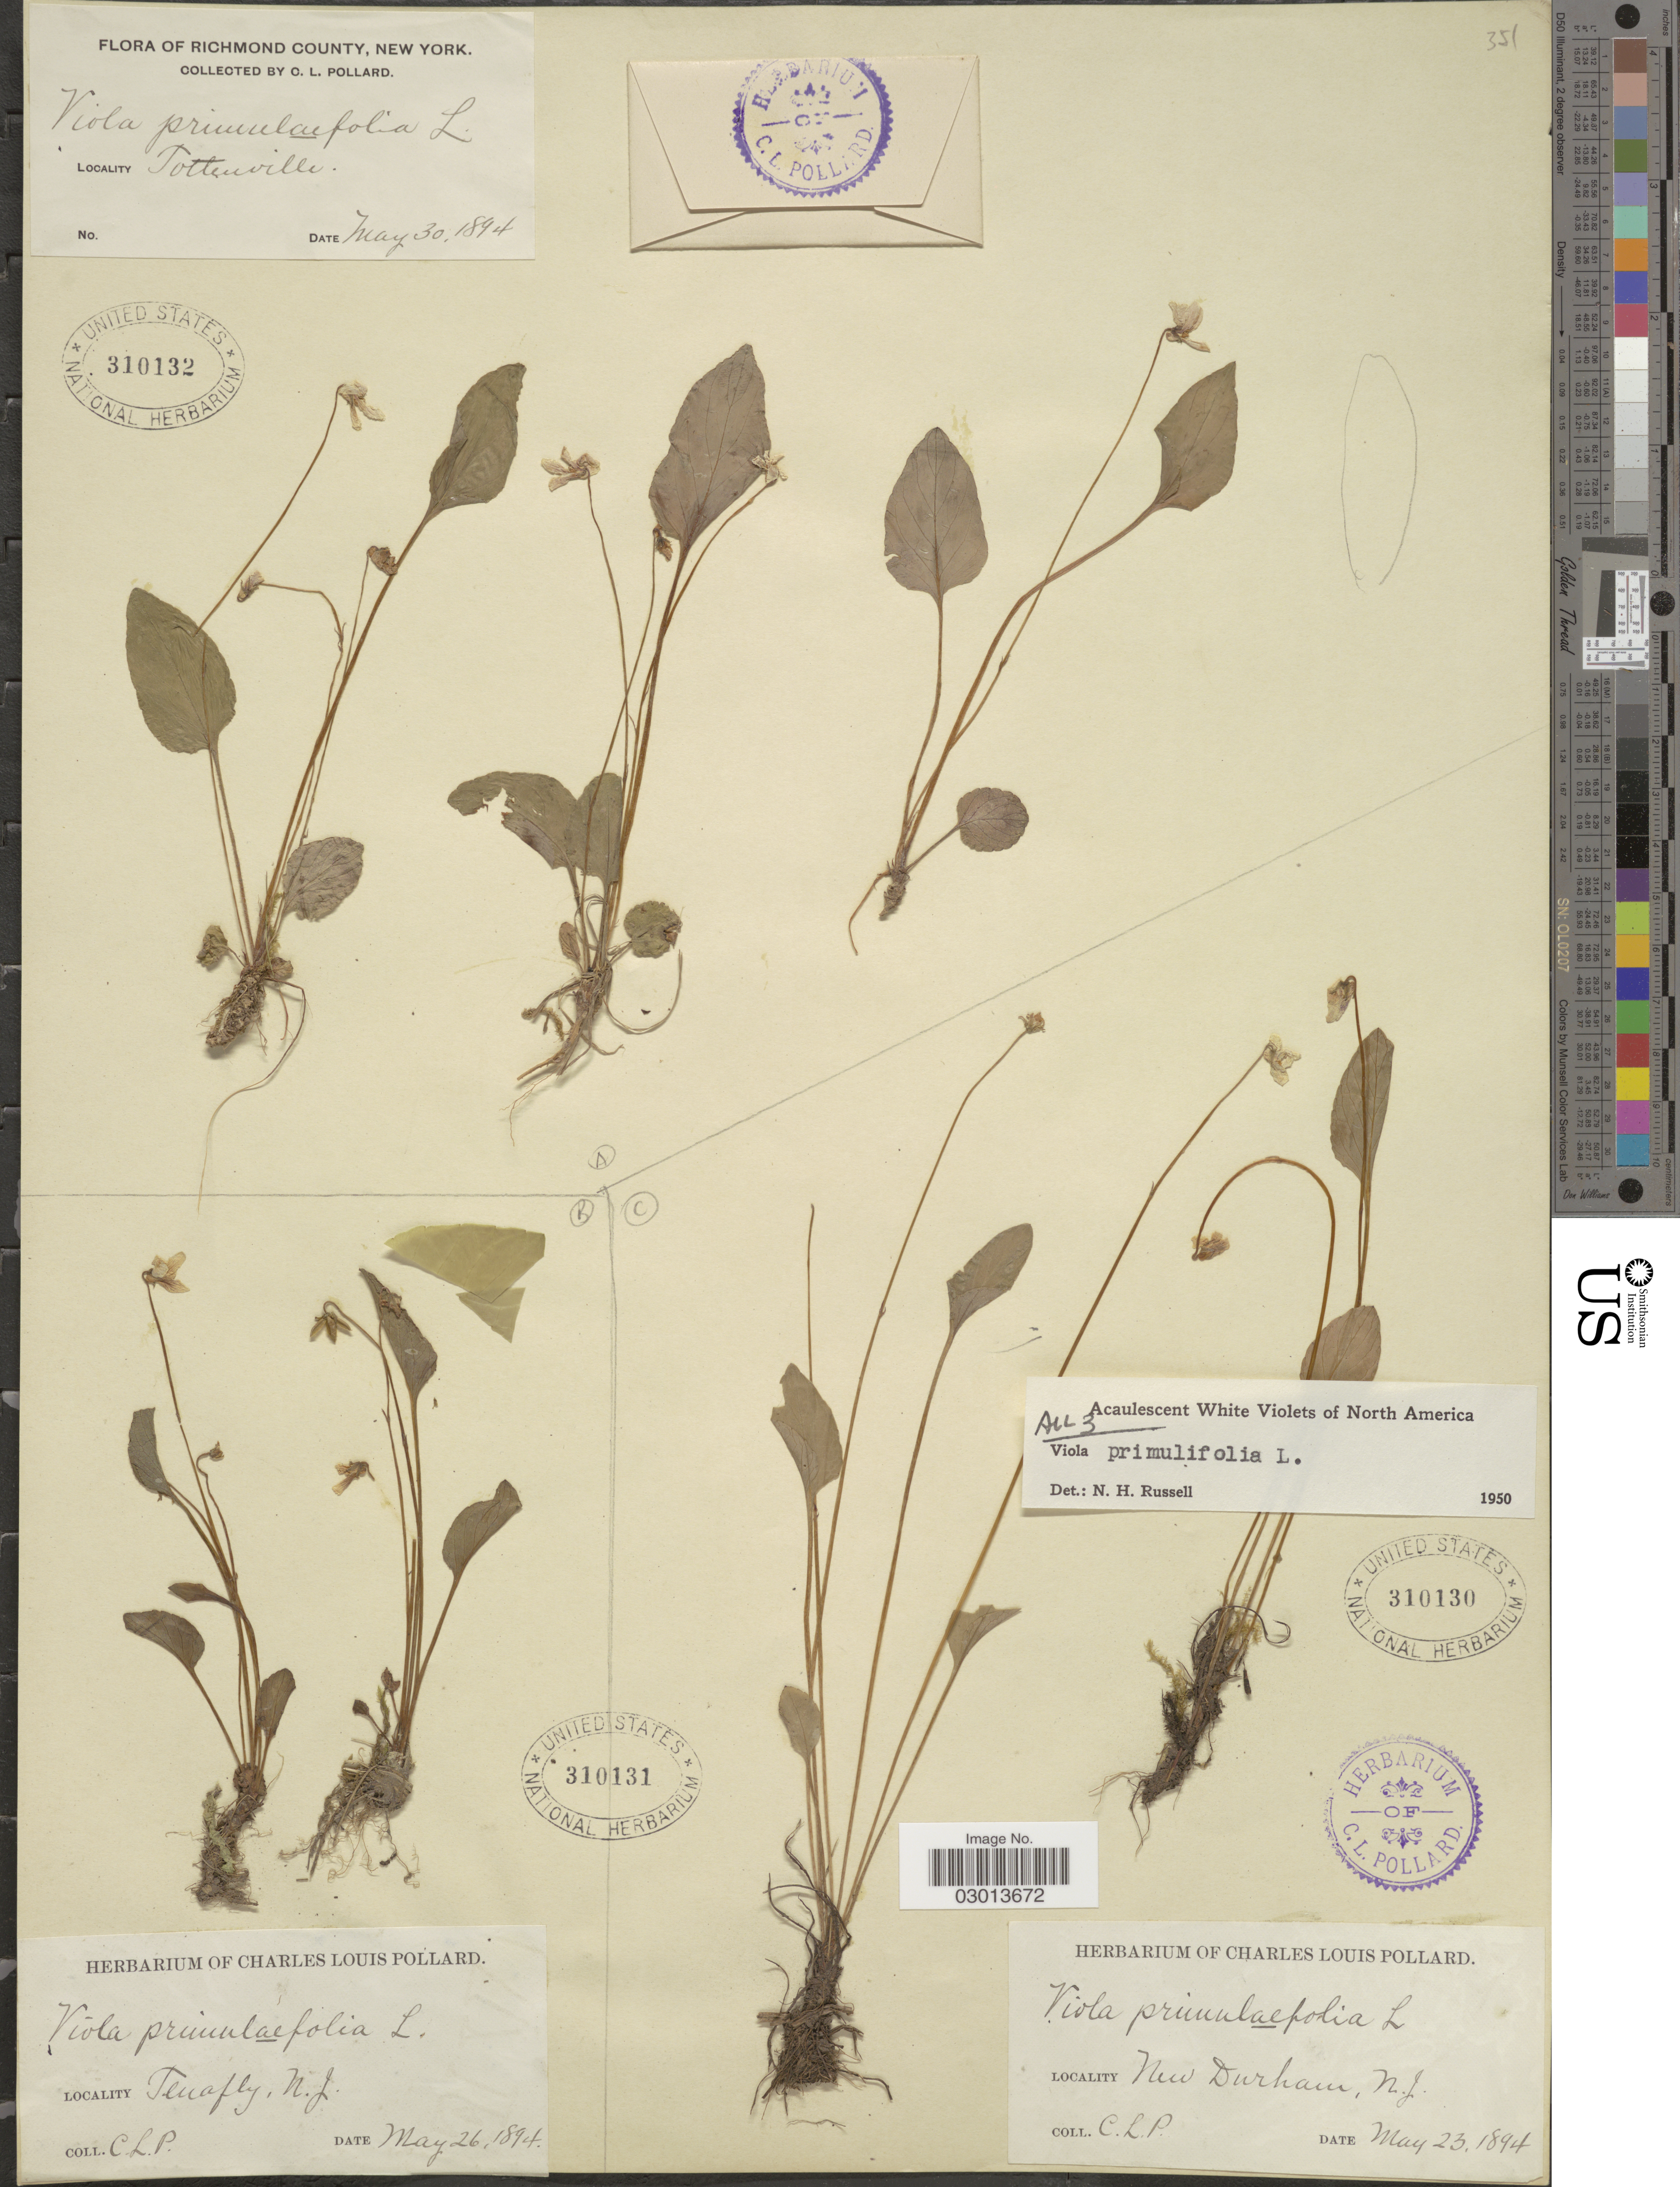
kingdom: Plantae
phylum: Tracheophyta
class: Magnoliopsida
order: Malpighiales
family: Violaceae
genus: Viola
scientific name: Viola primulifolia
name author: L.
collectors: C. L. Pollard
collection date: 1894-05-26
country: United States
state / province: New Jersey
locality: Tenafly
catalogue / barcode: US 310131-2